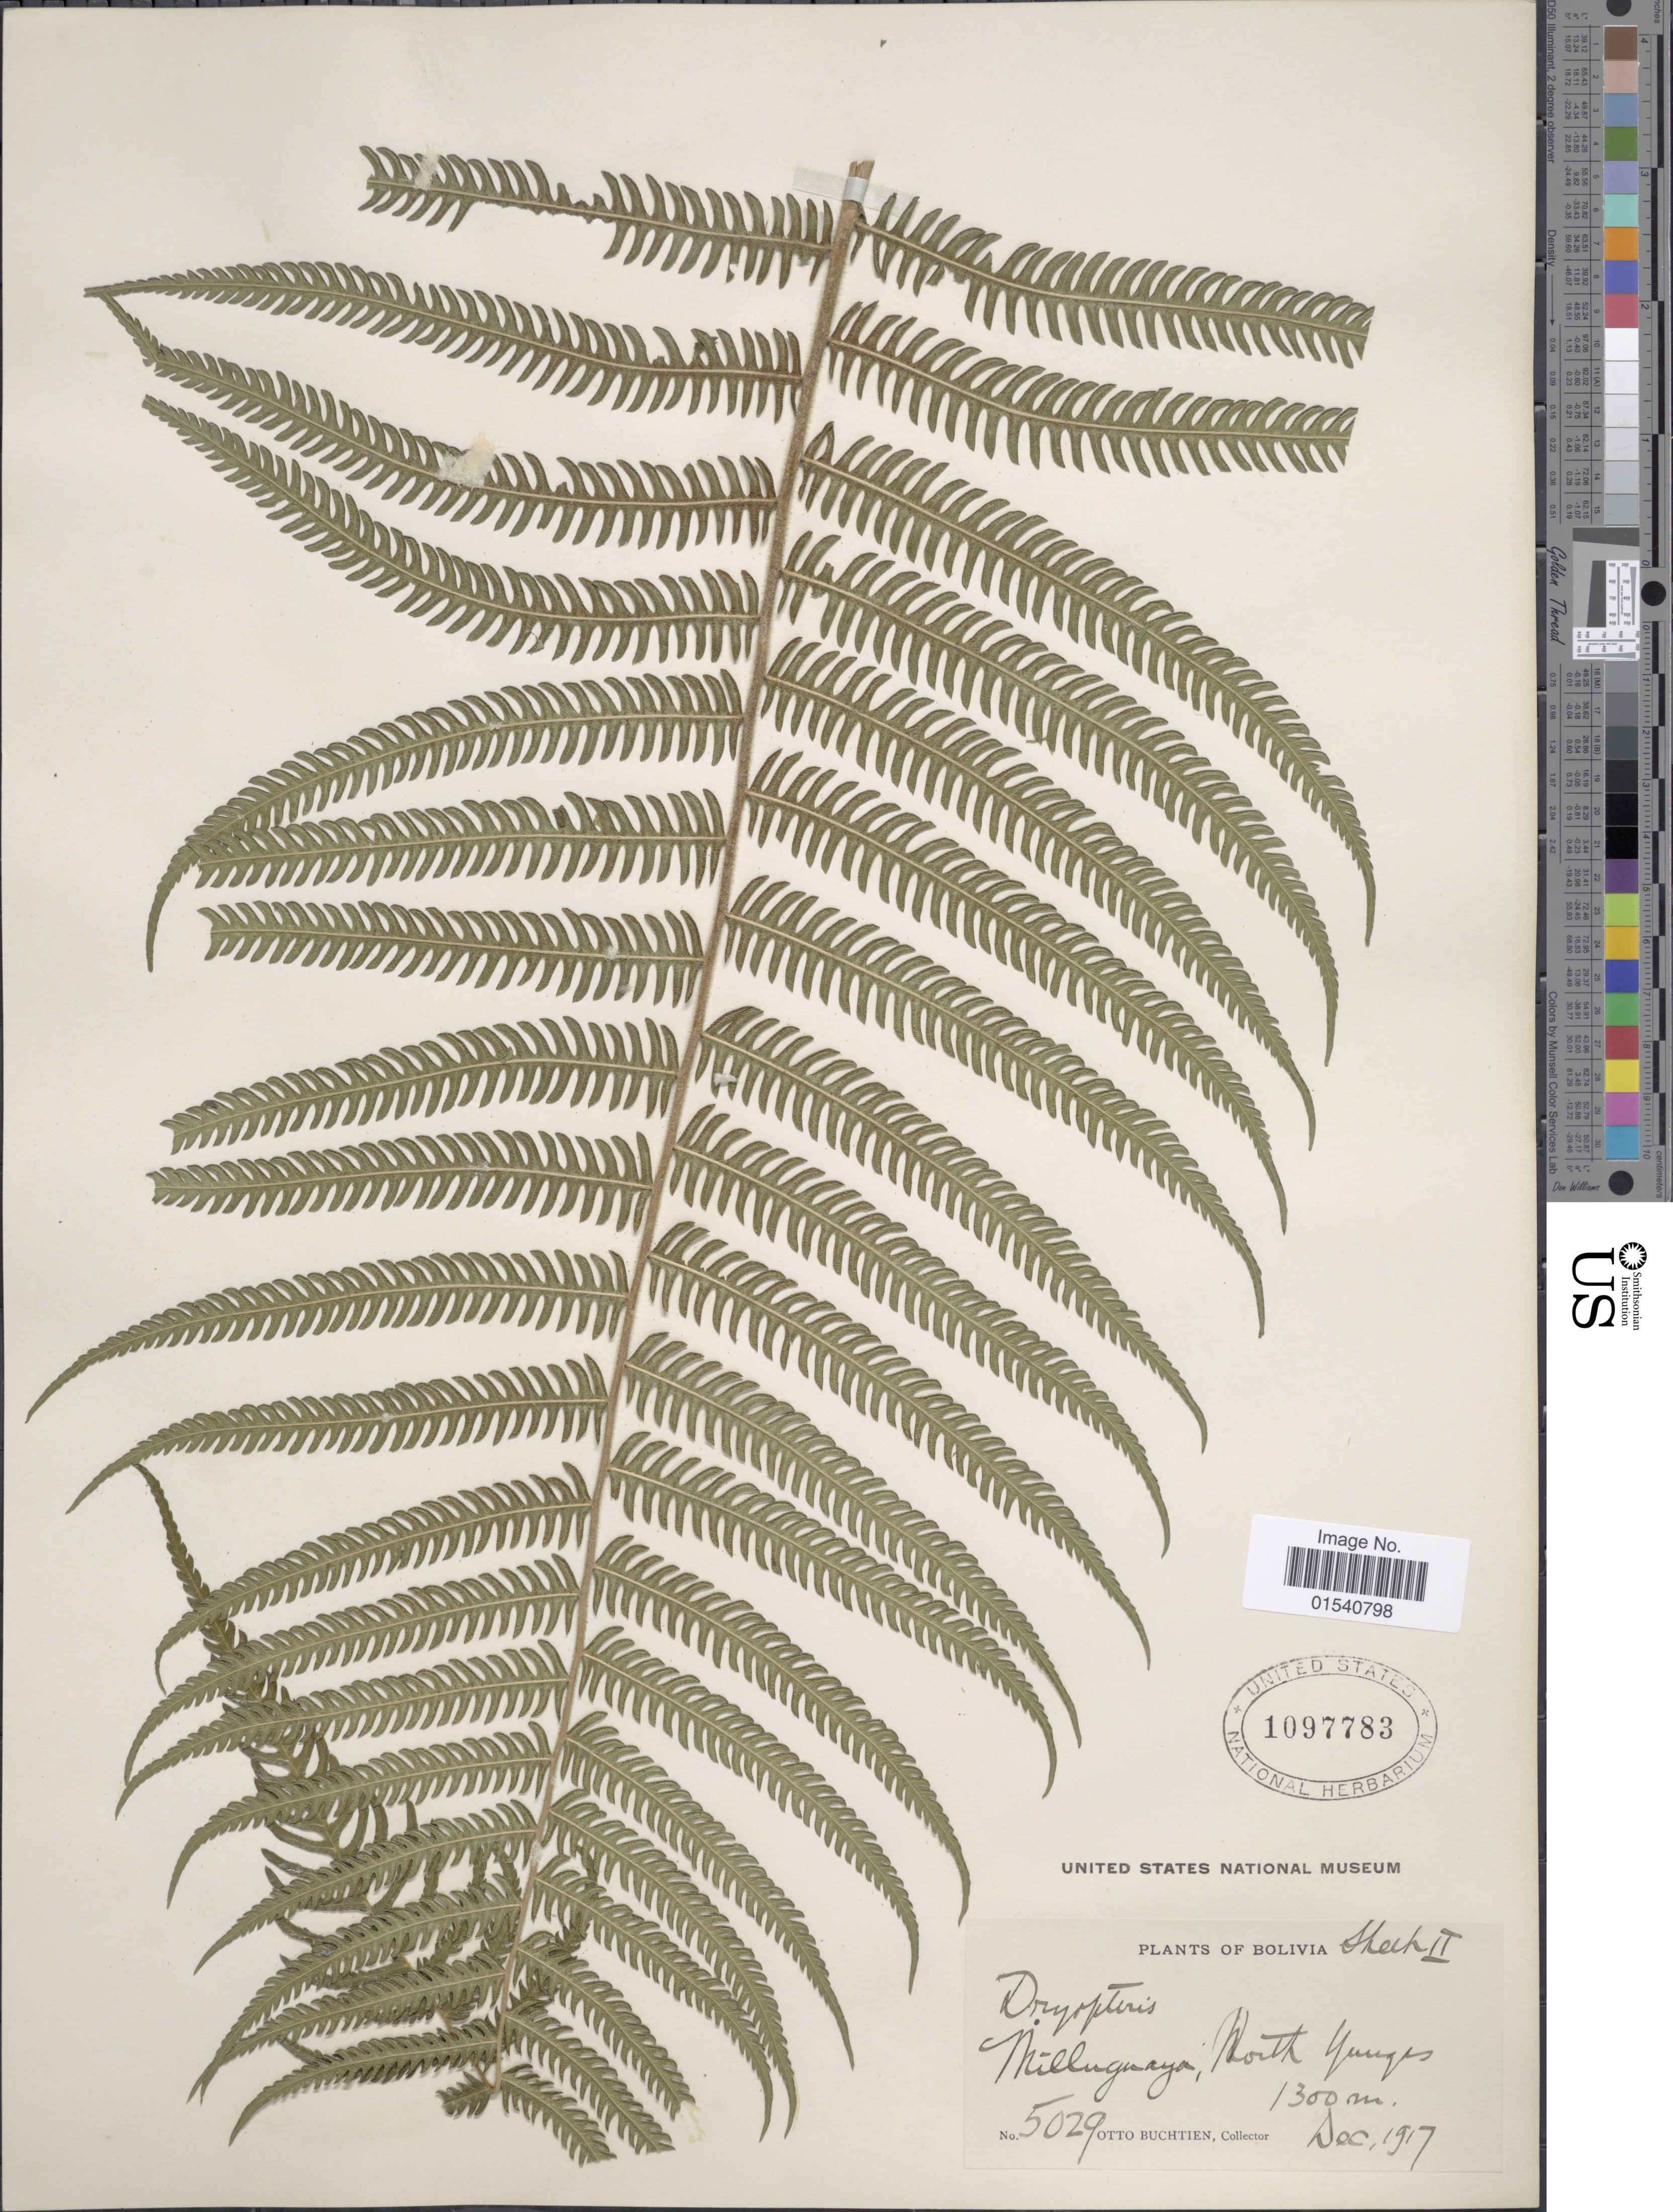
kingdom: Plantae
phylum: Tracheophyta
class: Polypodiopsida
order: Polypodiales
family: Thelypteridaceae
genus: Amauropelta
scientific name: Amauropelta rudis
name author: (Kunze) Pic. Serm.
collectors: O. Buchtien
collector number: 5029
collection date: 1917-12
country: Bolivia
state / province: La Paz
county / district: Nor Yungas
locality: Milluguaya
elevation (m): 1300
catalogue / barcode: US 1097783